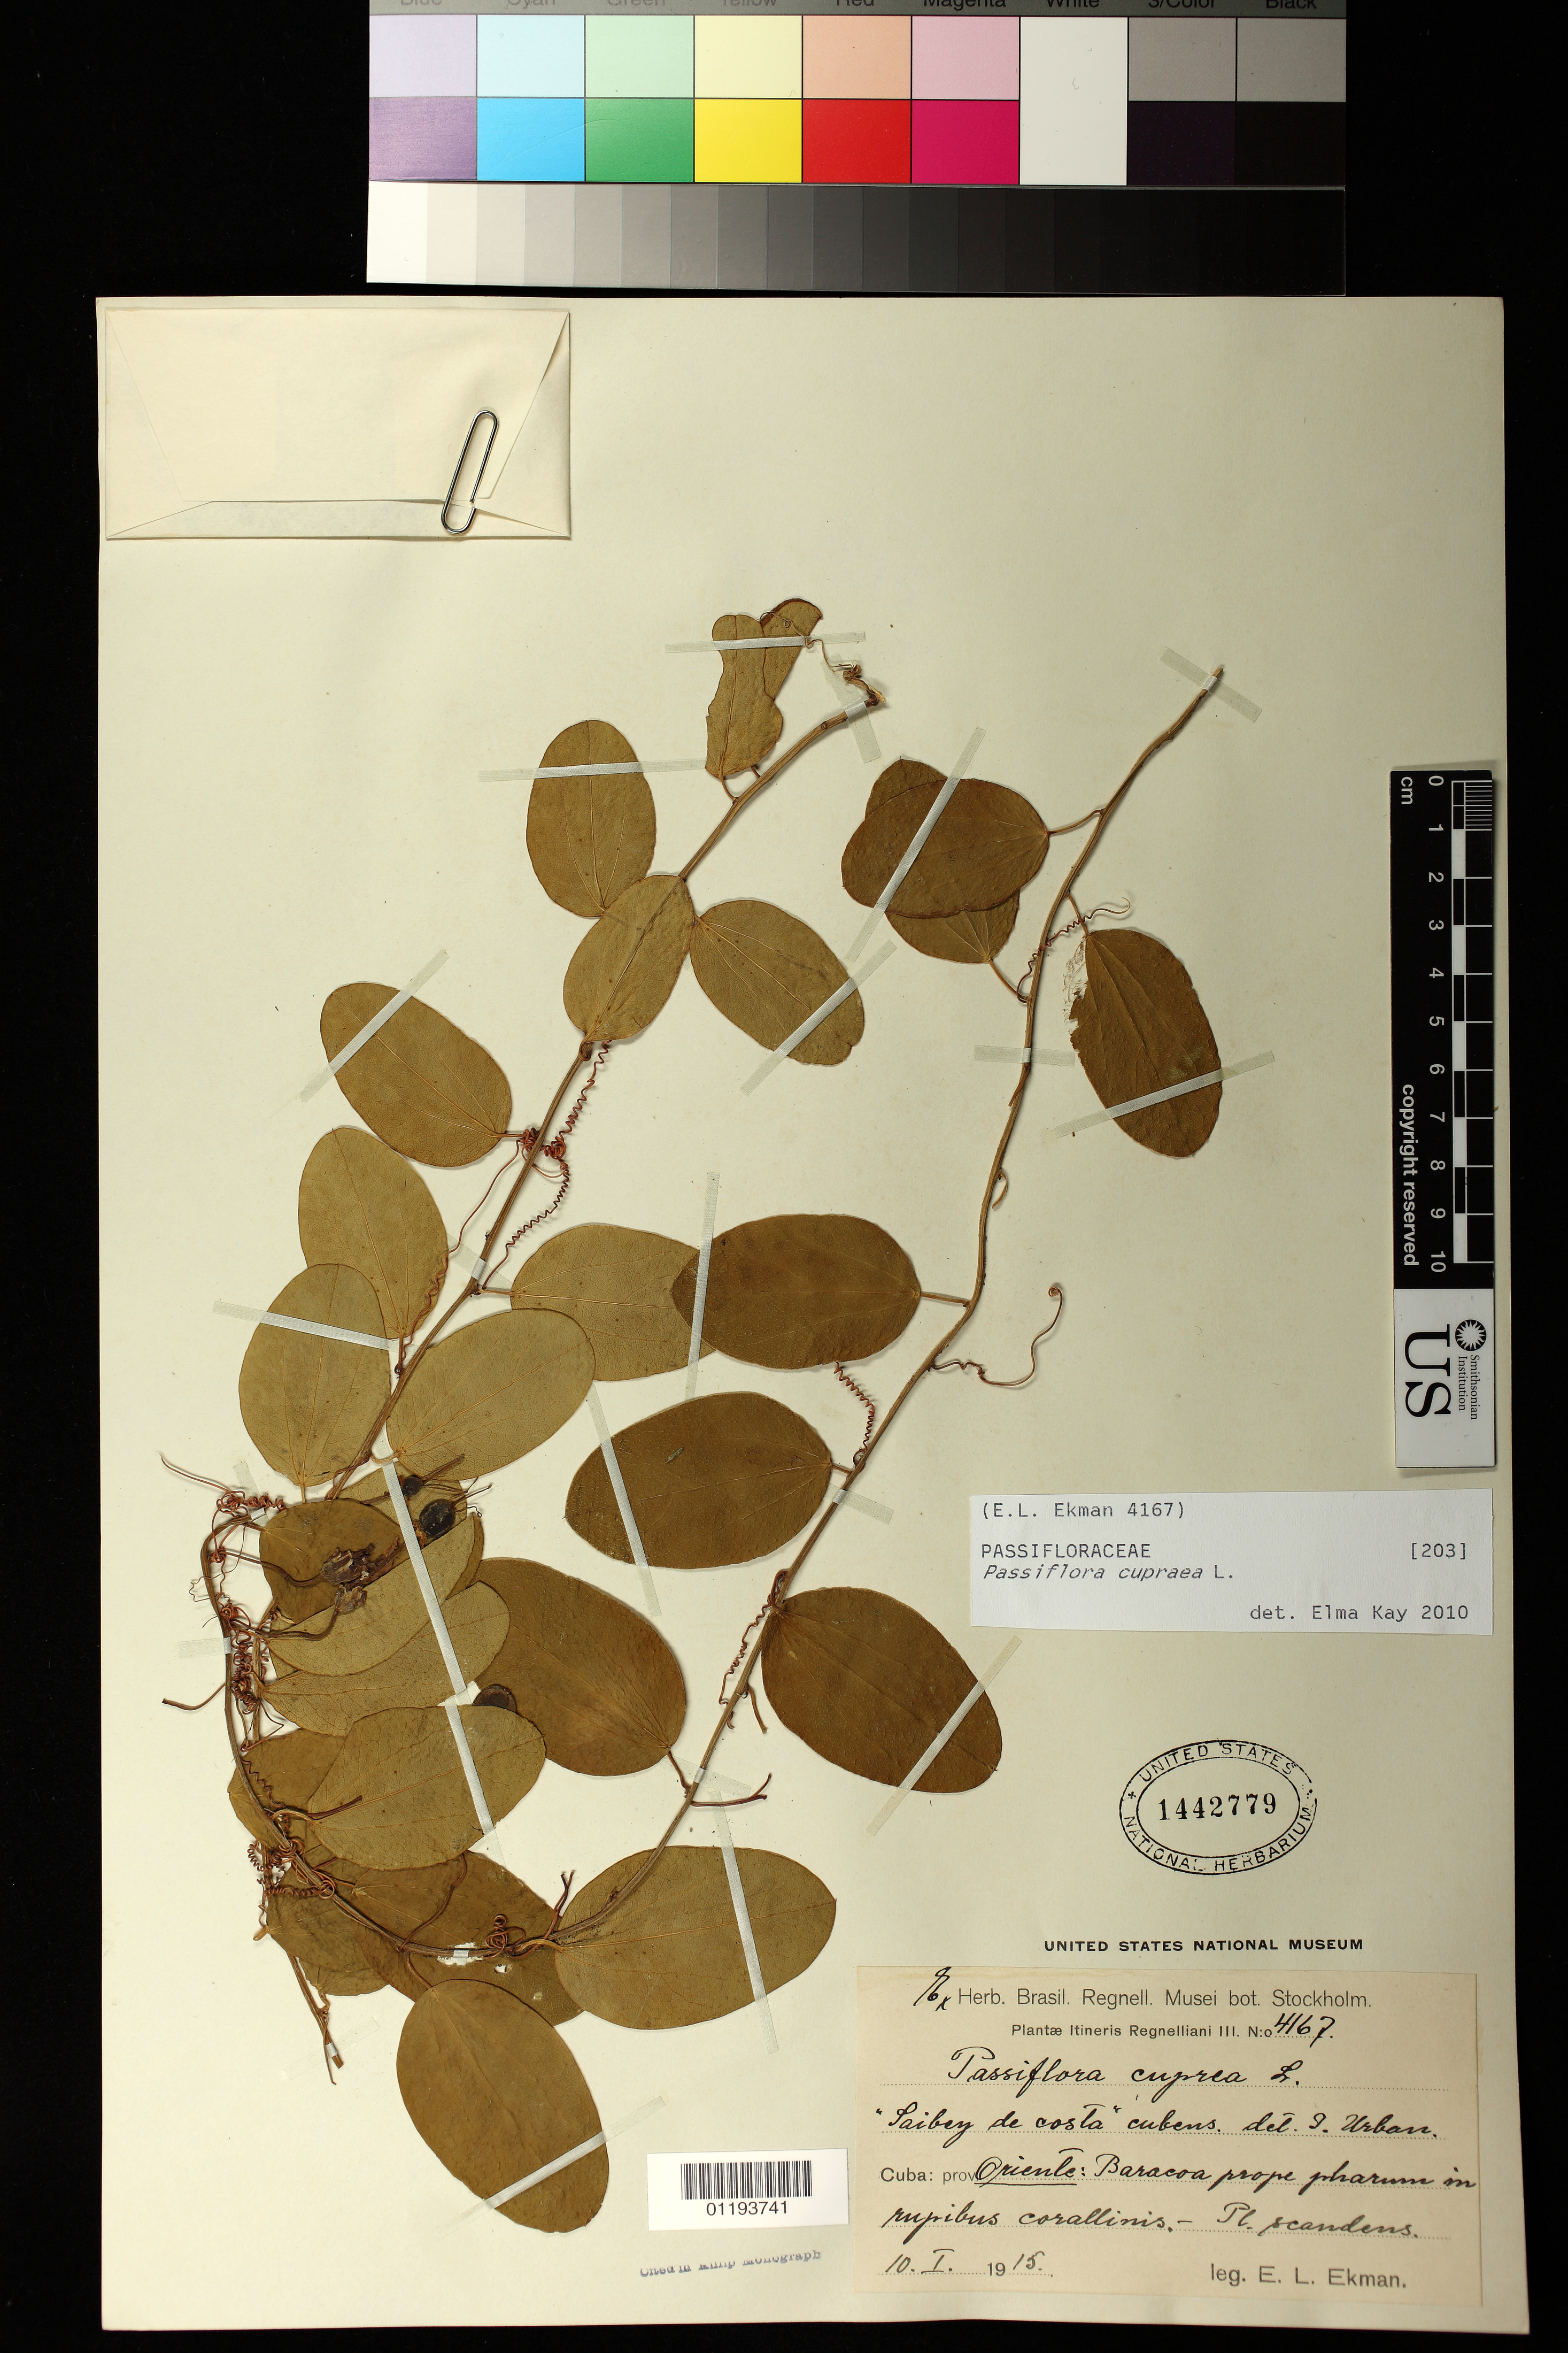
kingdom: Plantae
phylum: Tracheophyta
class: Magnoliopsida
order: Malpighiales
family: Passifloraceae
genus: Passiflora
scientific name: Passiflora cupraea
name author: L.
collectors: E. L. Ekman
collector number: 4167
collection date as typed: Jan 10 1915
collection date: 1915-01-10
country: Cuba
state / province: Guantanamo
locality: Cuba: Prov Oriente: Baracoa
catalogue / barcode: US 1442779